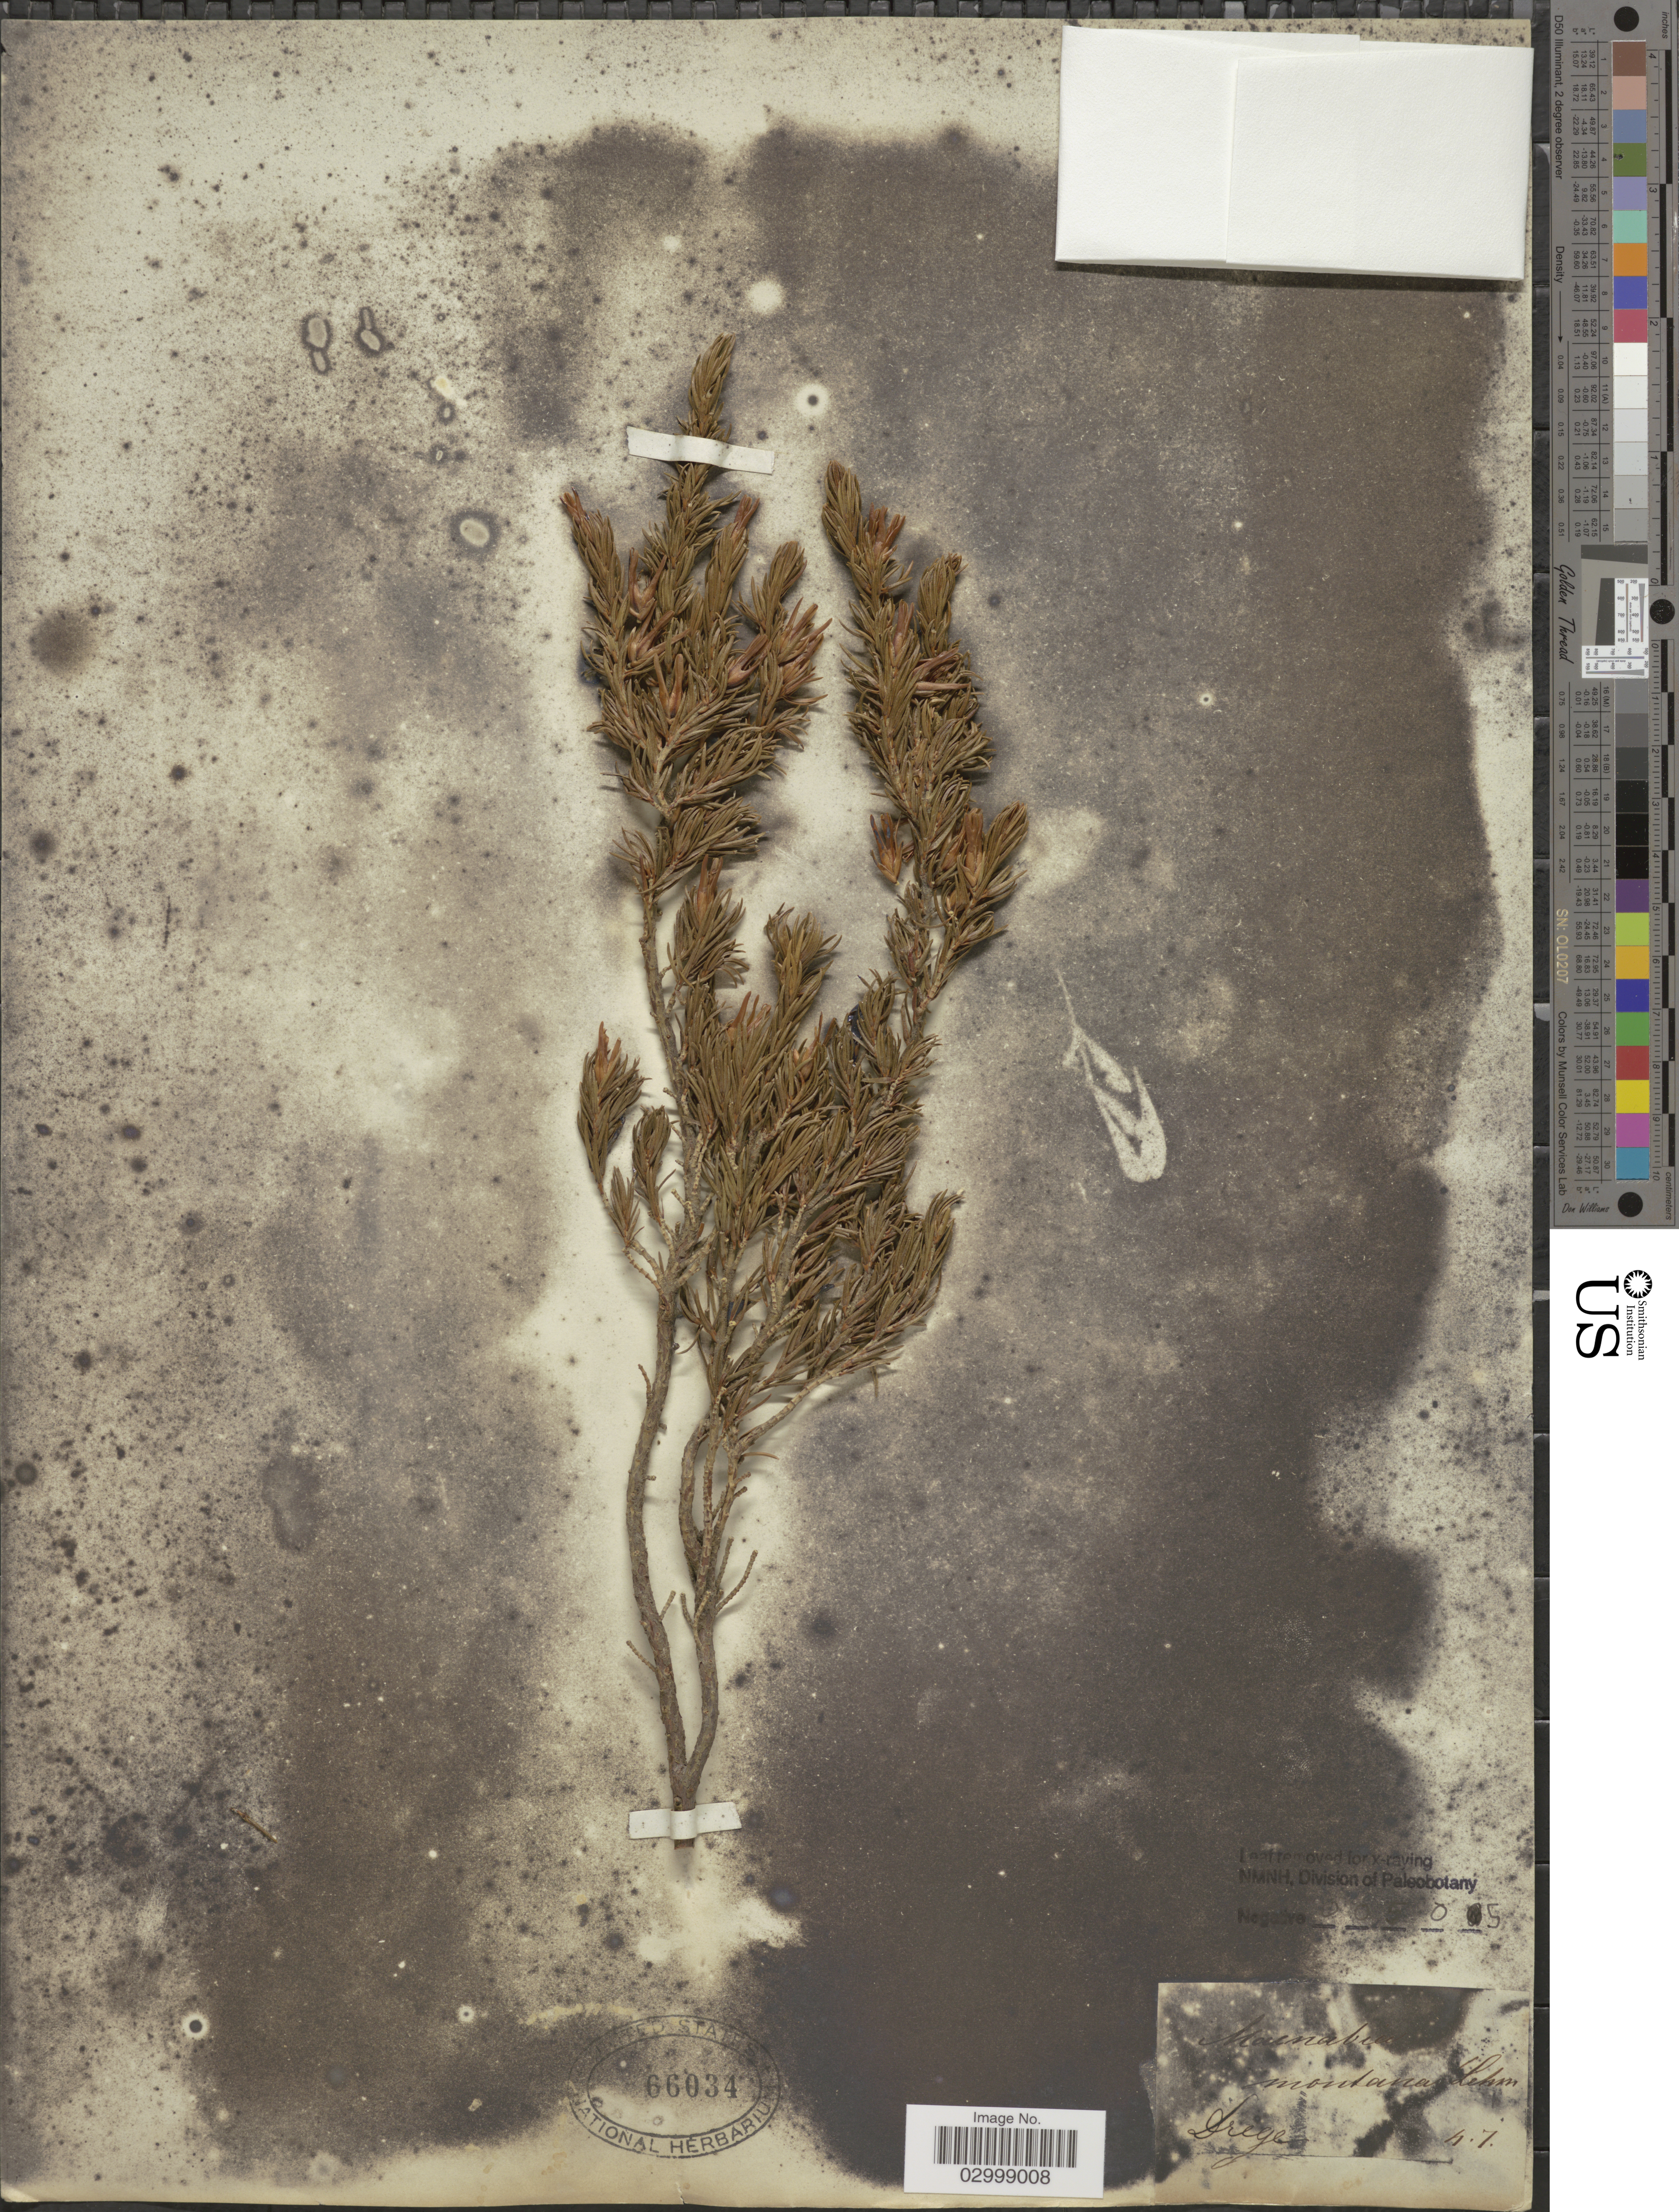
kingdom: Plantae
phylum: Tracheophyta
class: Magnoliopsida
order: Ericales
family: Ericaceae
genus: Macnabia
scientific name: Macnabia montana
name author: Benth.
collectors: Drege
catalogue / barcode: US 66034